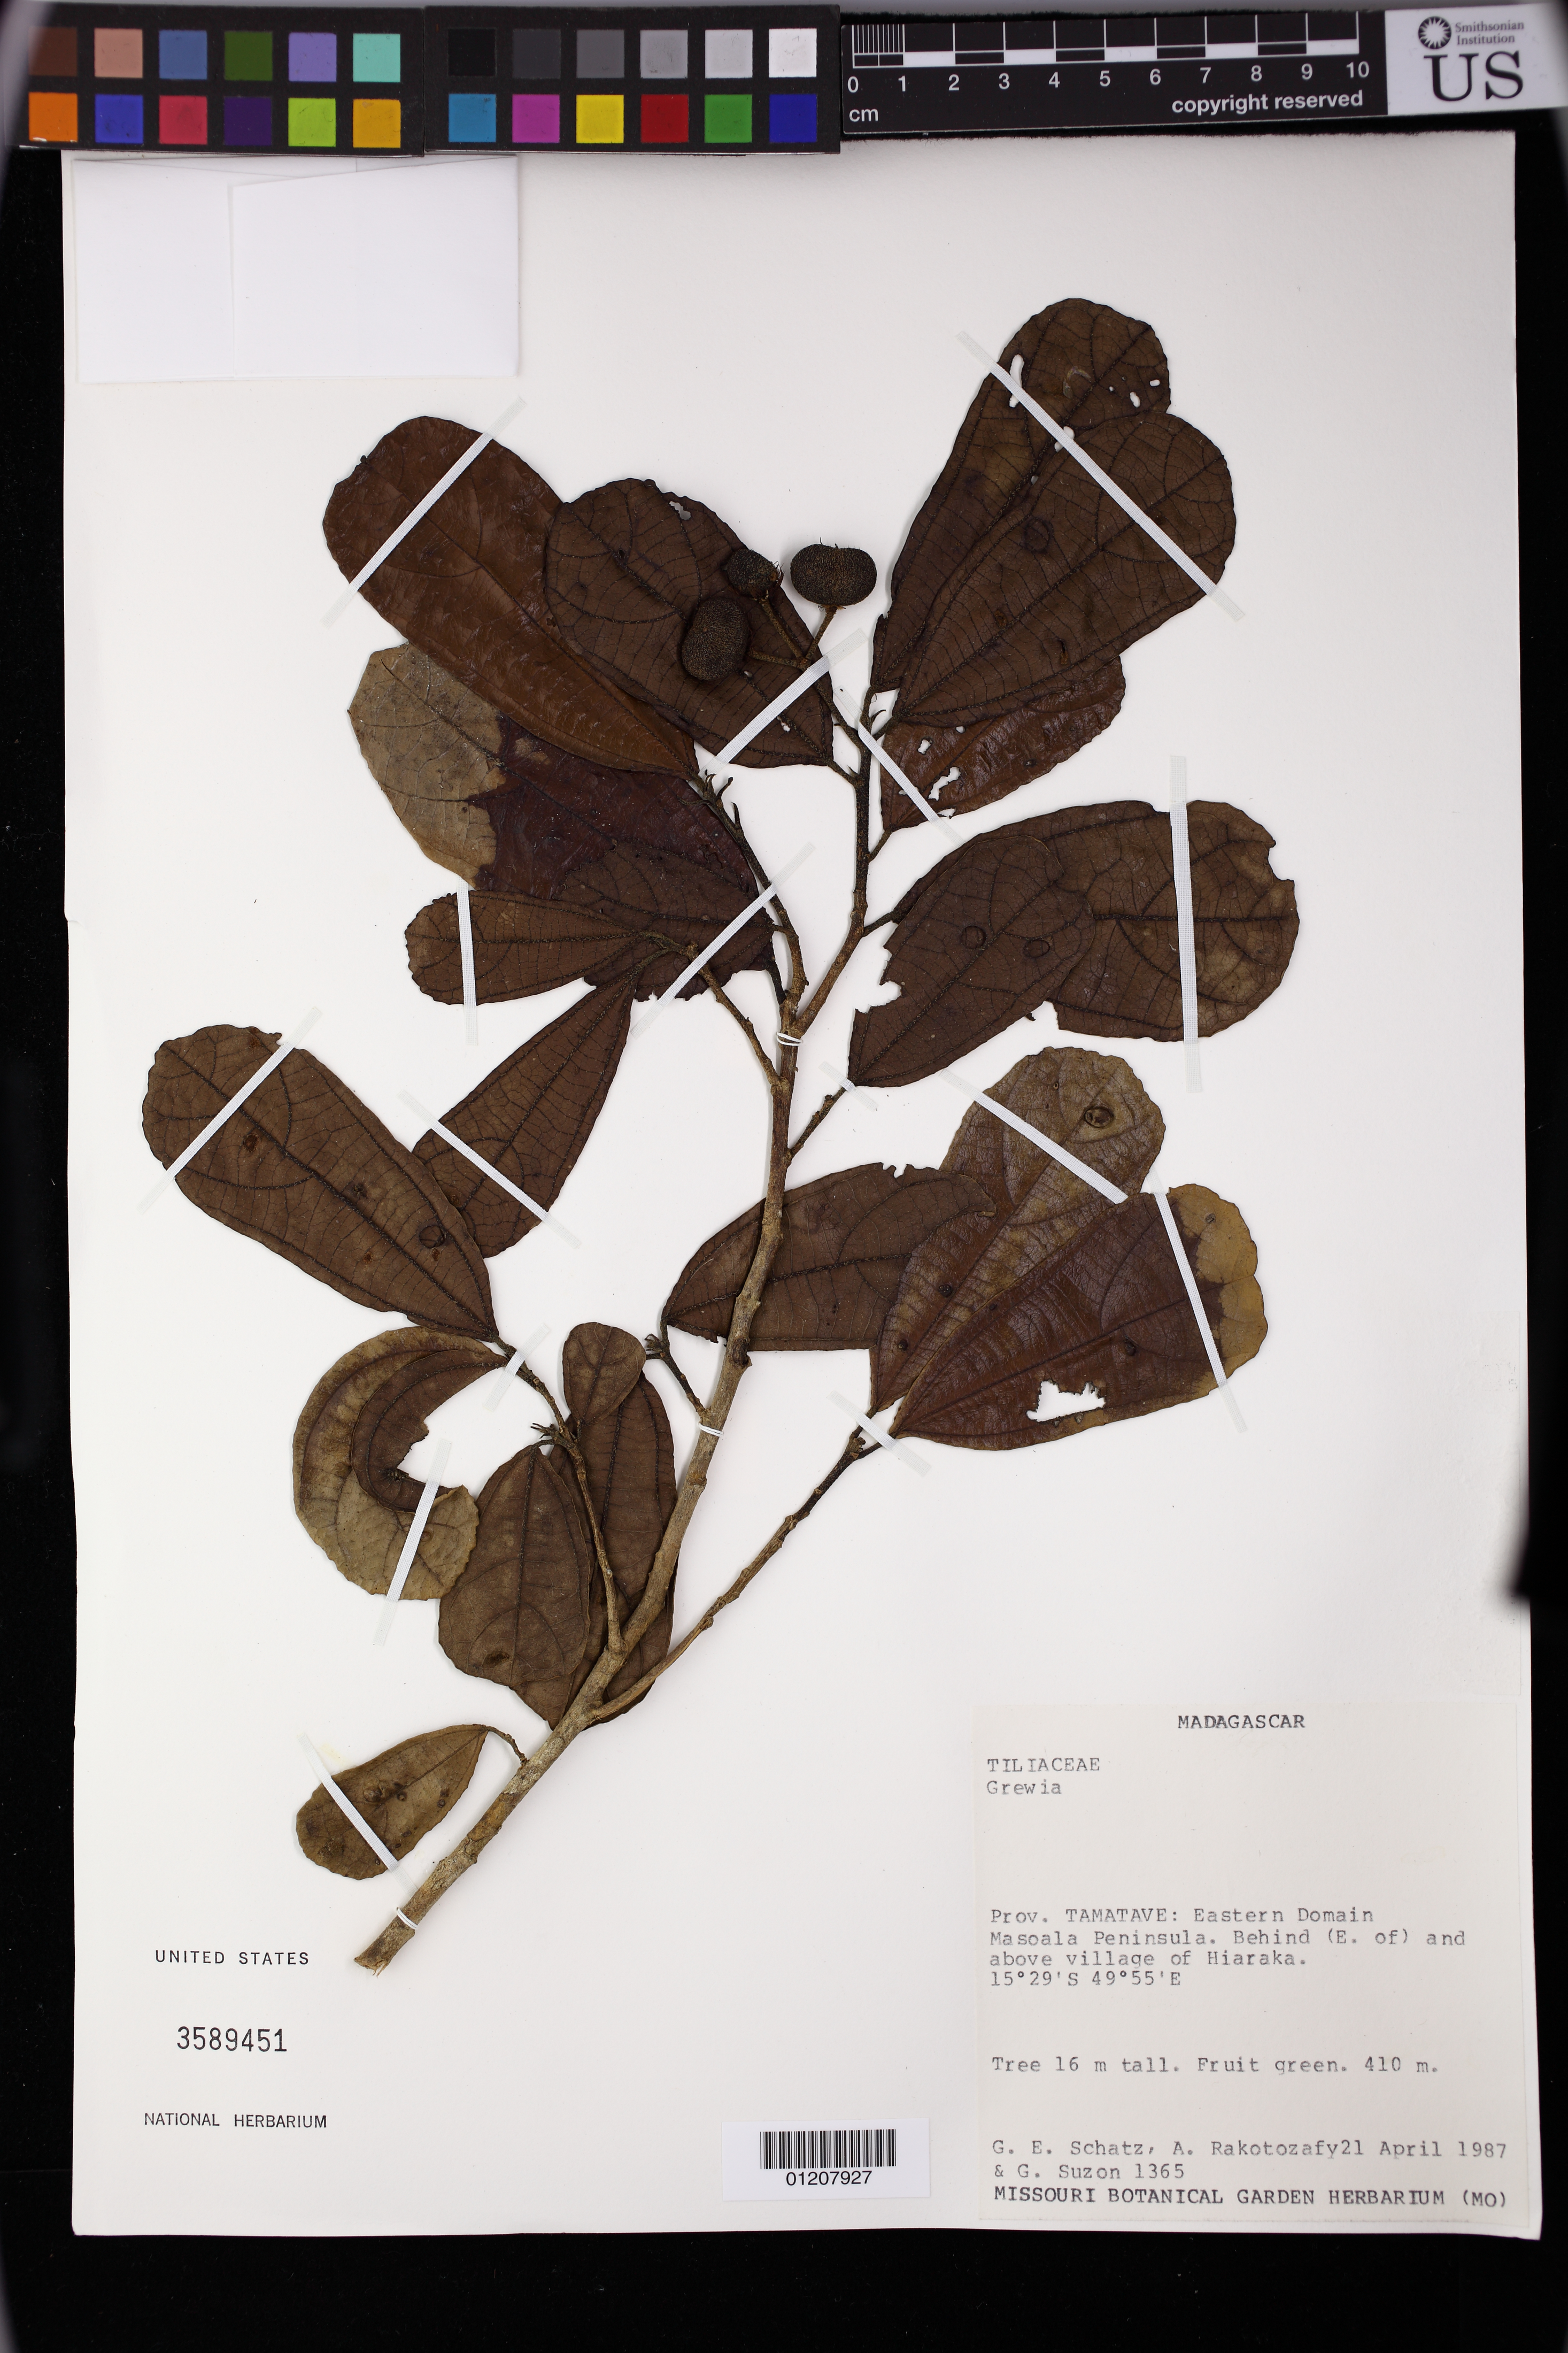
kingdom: Plantae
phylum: Tracheophyta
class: Magnoliopsida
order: Malvales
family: Malvaceae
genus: Grewia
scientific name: Grewia humblotii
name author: Baill.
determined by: Dorr, L. J., (BOT), Smithsonian Institution - National Museum of Natural History (UNITED STATES)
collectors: G. Schatz & A. Rakotozafy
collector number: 1365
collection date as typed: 21 Apr 1987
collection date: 1987-04-21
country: Madagascar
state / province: Analanjirofo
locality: Prov. Tamatave: Eastern Domain Masoala Peninsula. Behind (E. of) and above village of Hiaraka.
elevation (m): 410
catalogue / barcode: US 3589451